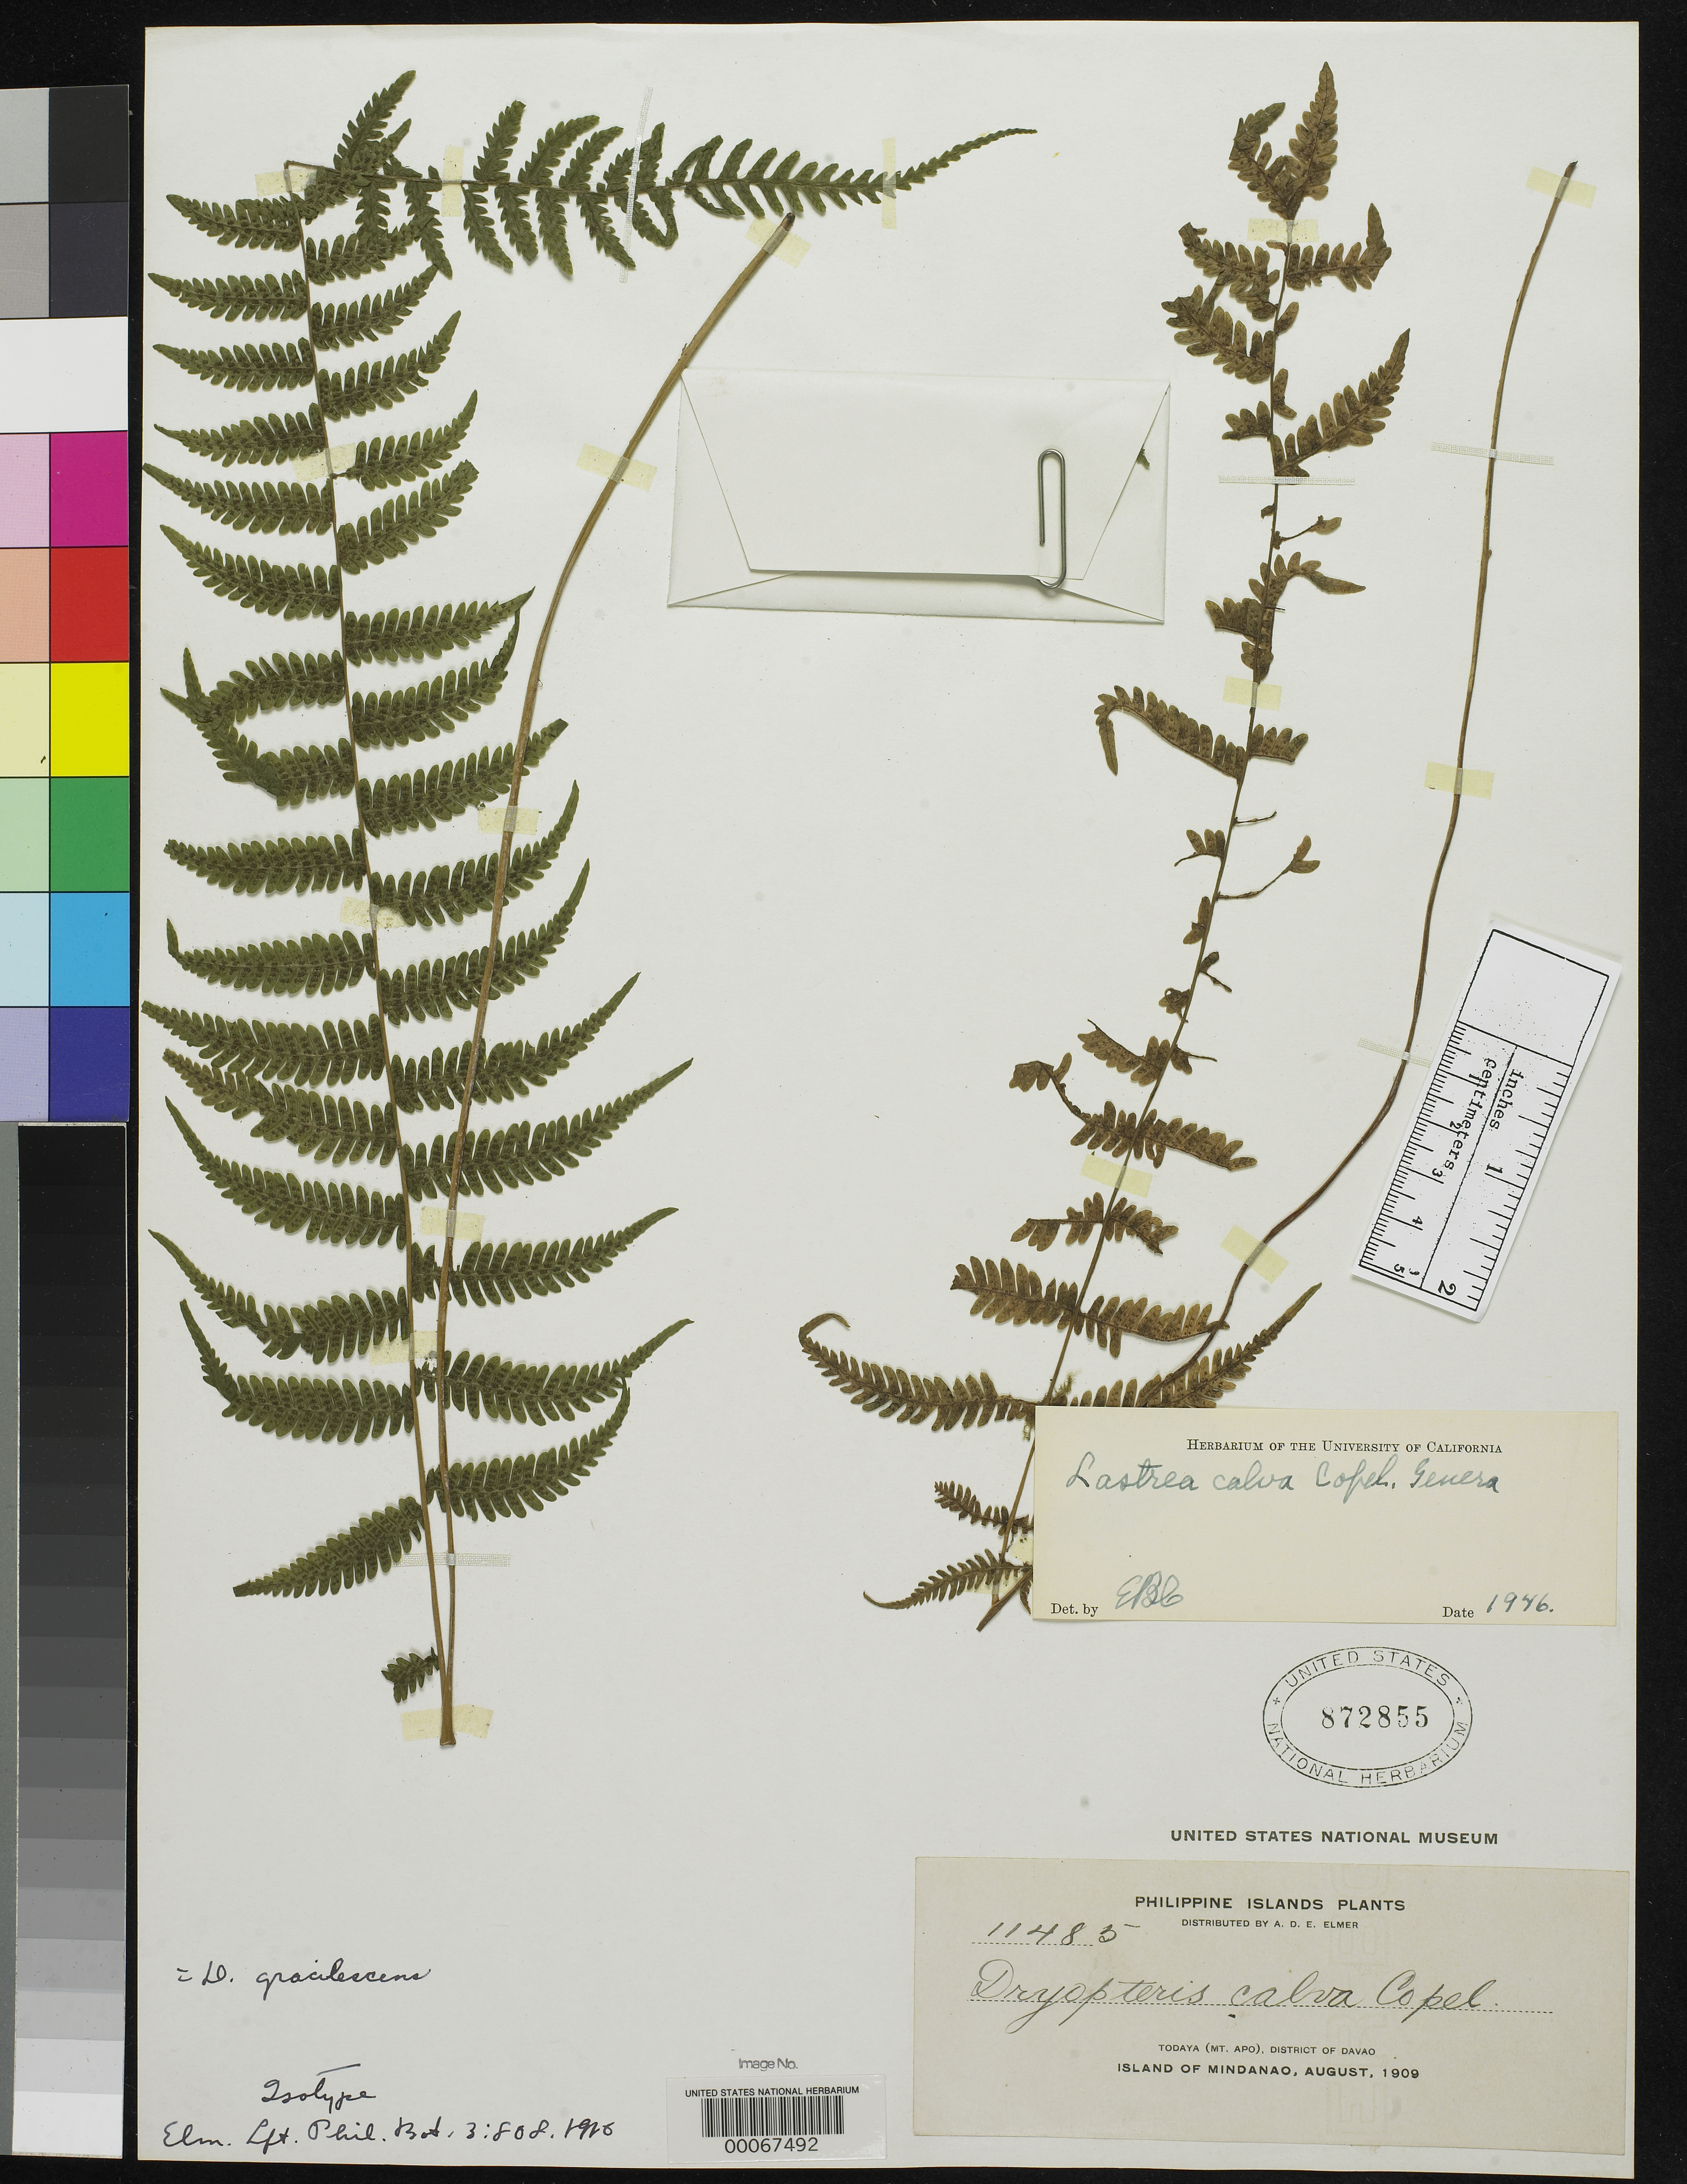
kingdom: Plantae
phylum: Tracheophyta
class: Polypodiopsida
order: Polypodiales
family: Dryopteridaceae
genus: Dryopteris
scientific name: Dryopteris calva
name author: Copel. in Elmer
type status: Isotype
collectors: A. D. E. Elmer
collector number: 11485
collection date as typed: Mar 1906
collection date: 1906-03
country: Philippines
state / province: Caraga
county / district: Surigao del Norte / Surigao del Sur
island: Mindanao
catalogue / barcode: US 872855